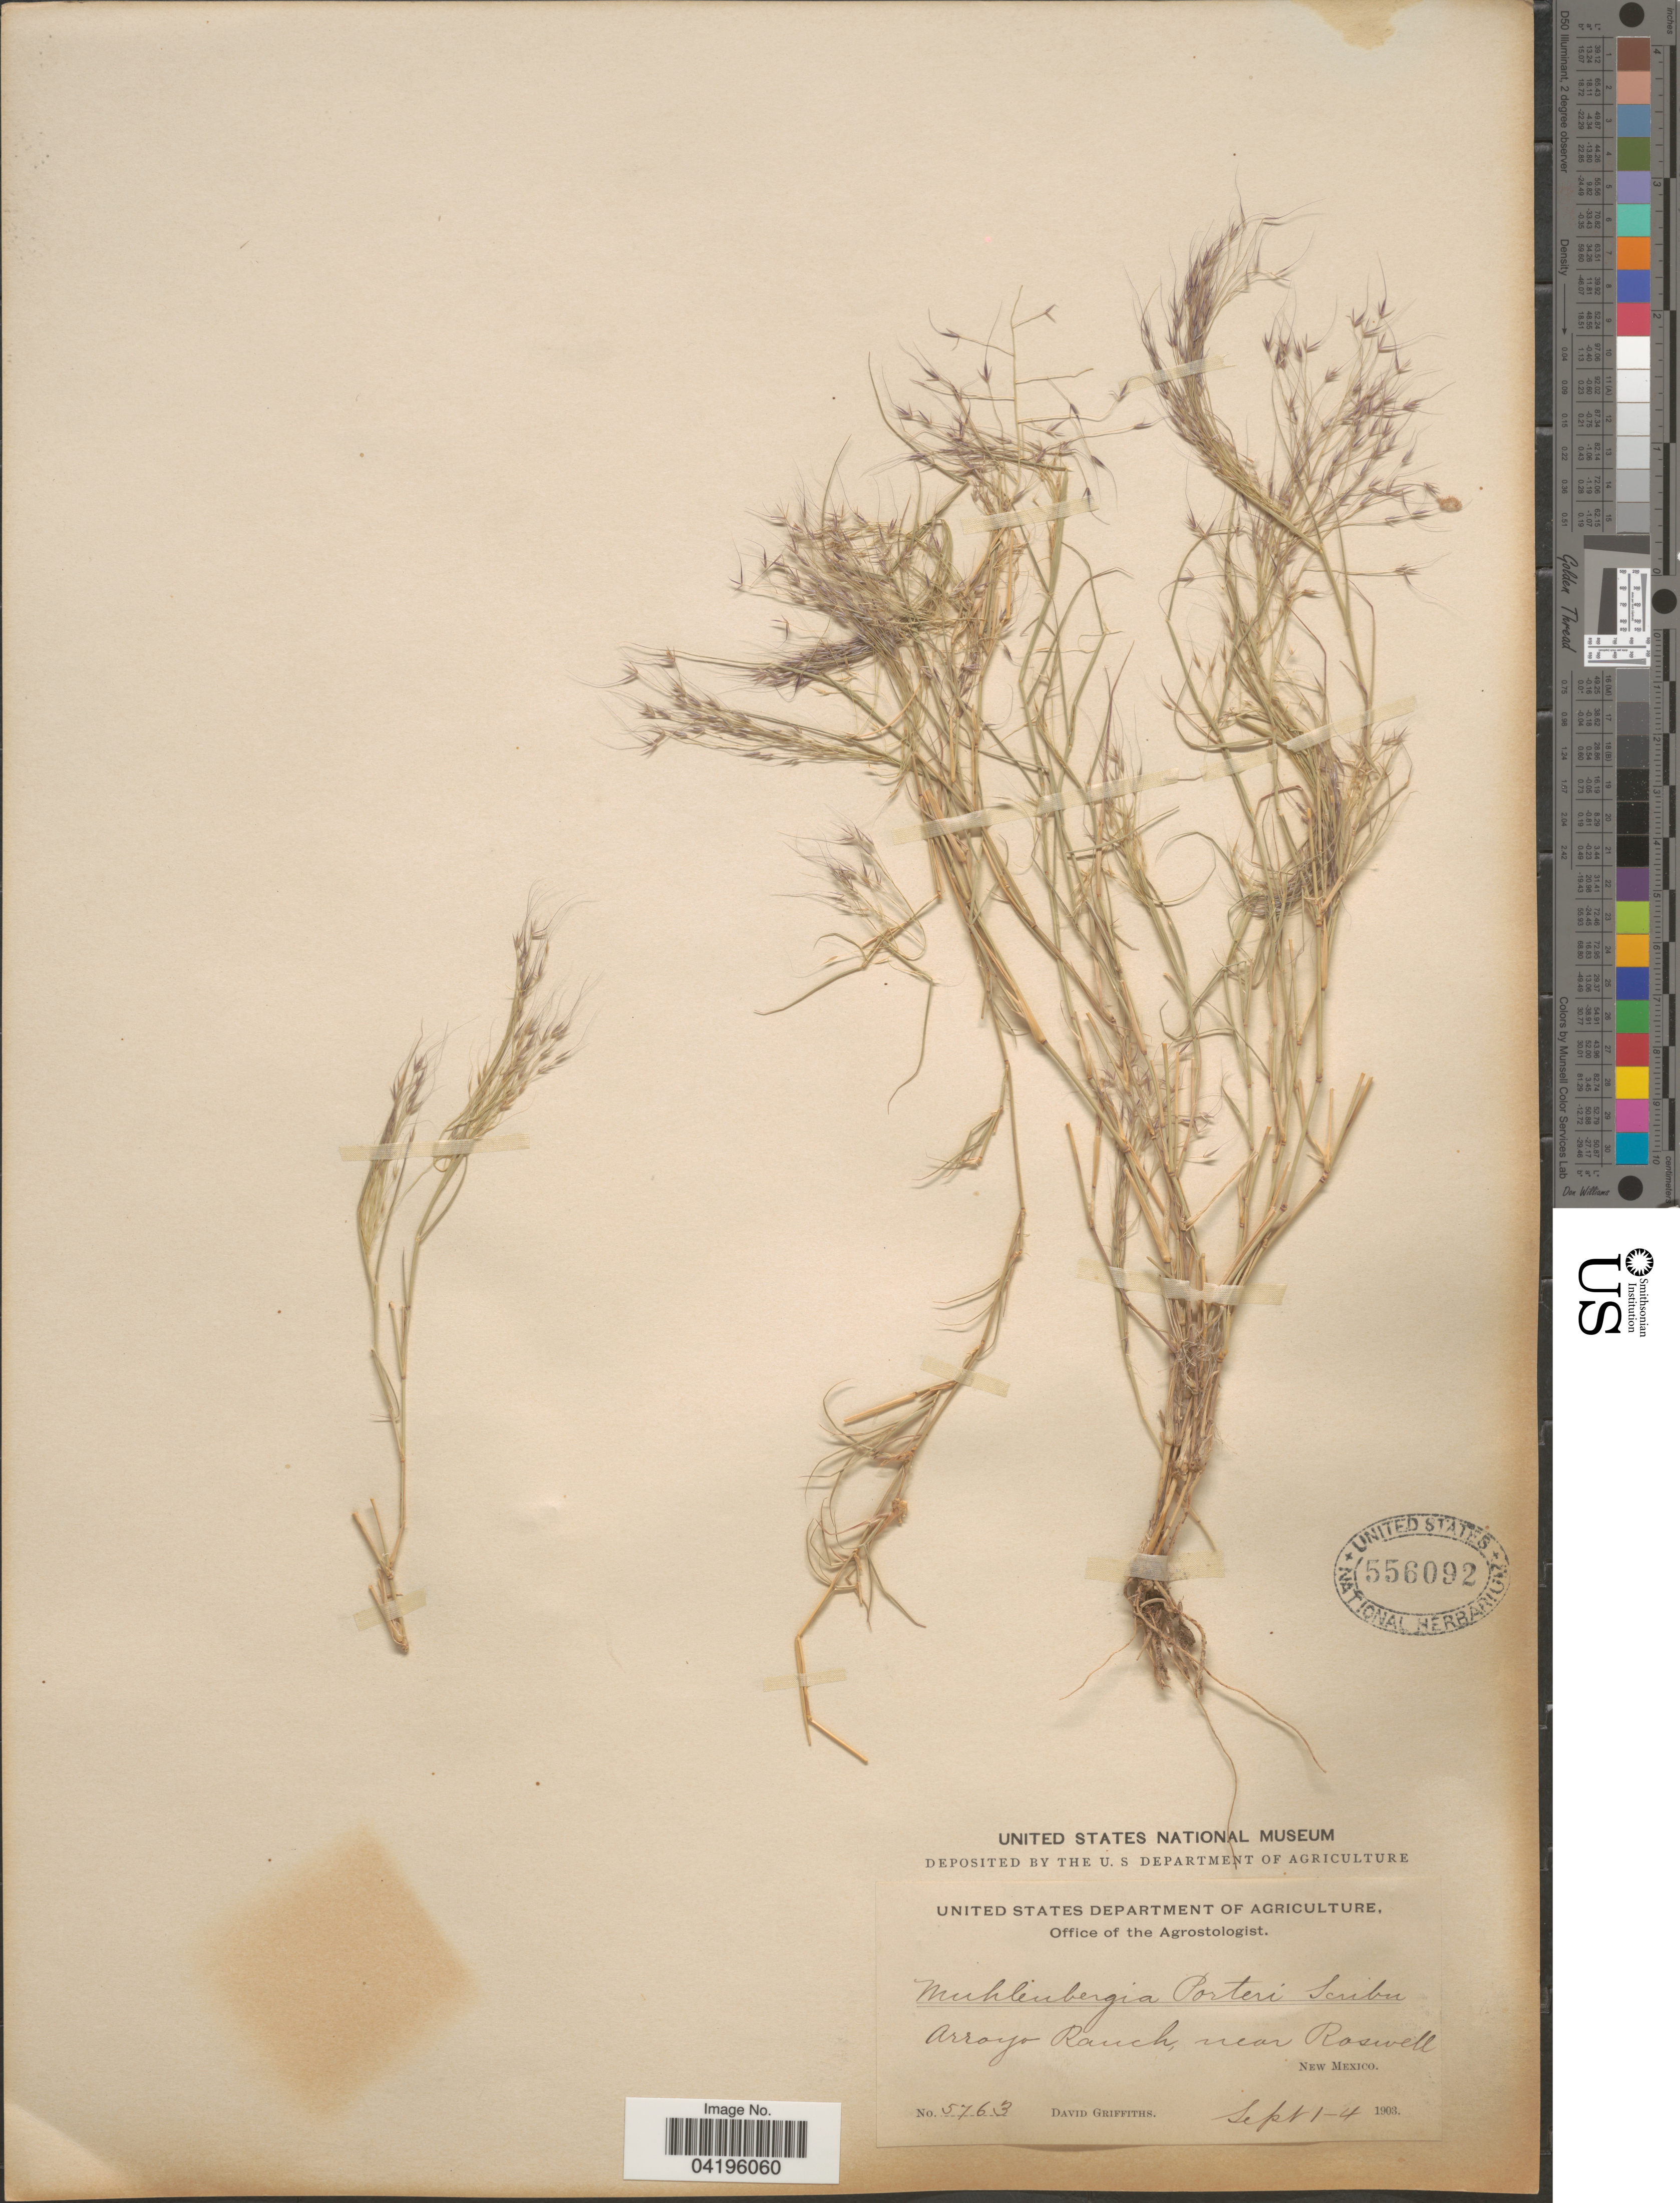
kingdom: Plantae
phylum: Tracheophyta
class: Liliopsida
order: Poales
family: Poaceae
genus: Muhlenbergia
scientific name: Muhlenbergia porteri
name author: Scribn. in W.J. Beal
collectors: D. Griffiths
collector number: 5763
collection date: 1903-09-01/1903-09-04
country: United States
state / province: New Mexico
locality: Arroyo Ranch, near Roswell.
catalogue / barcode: US 556092